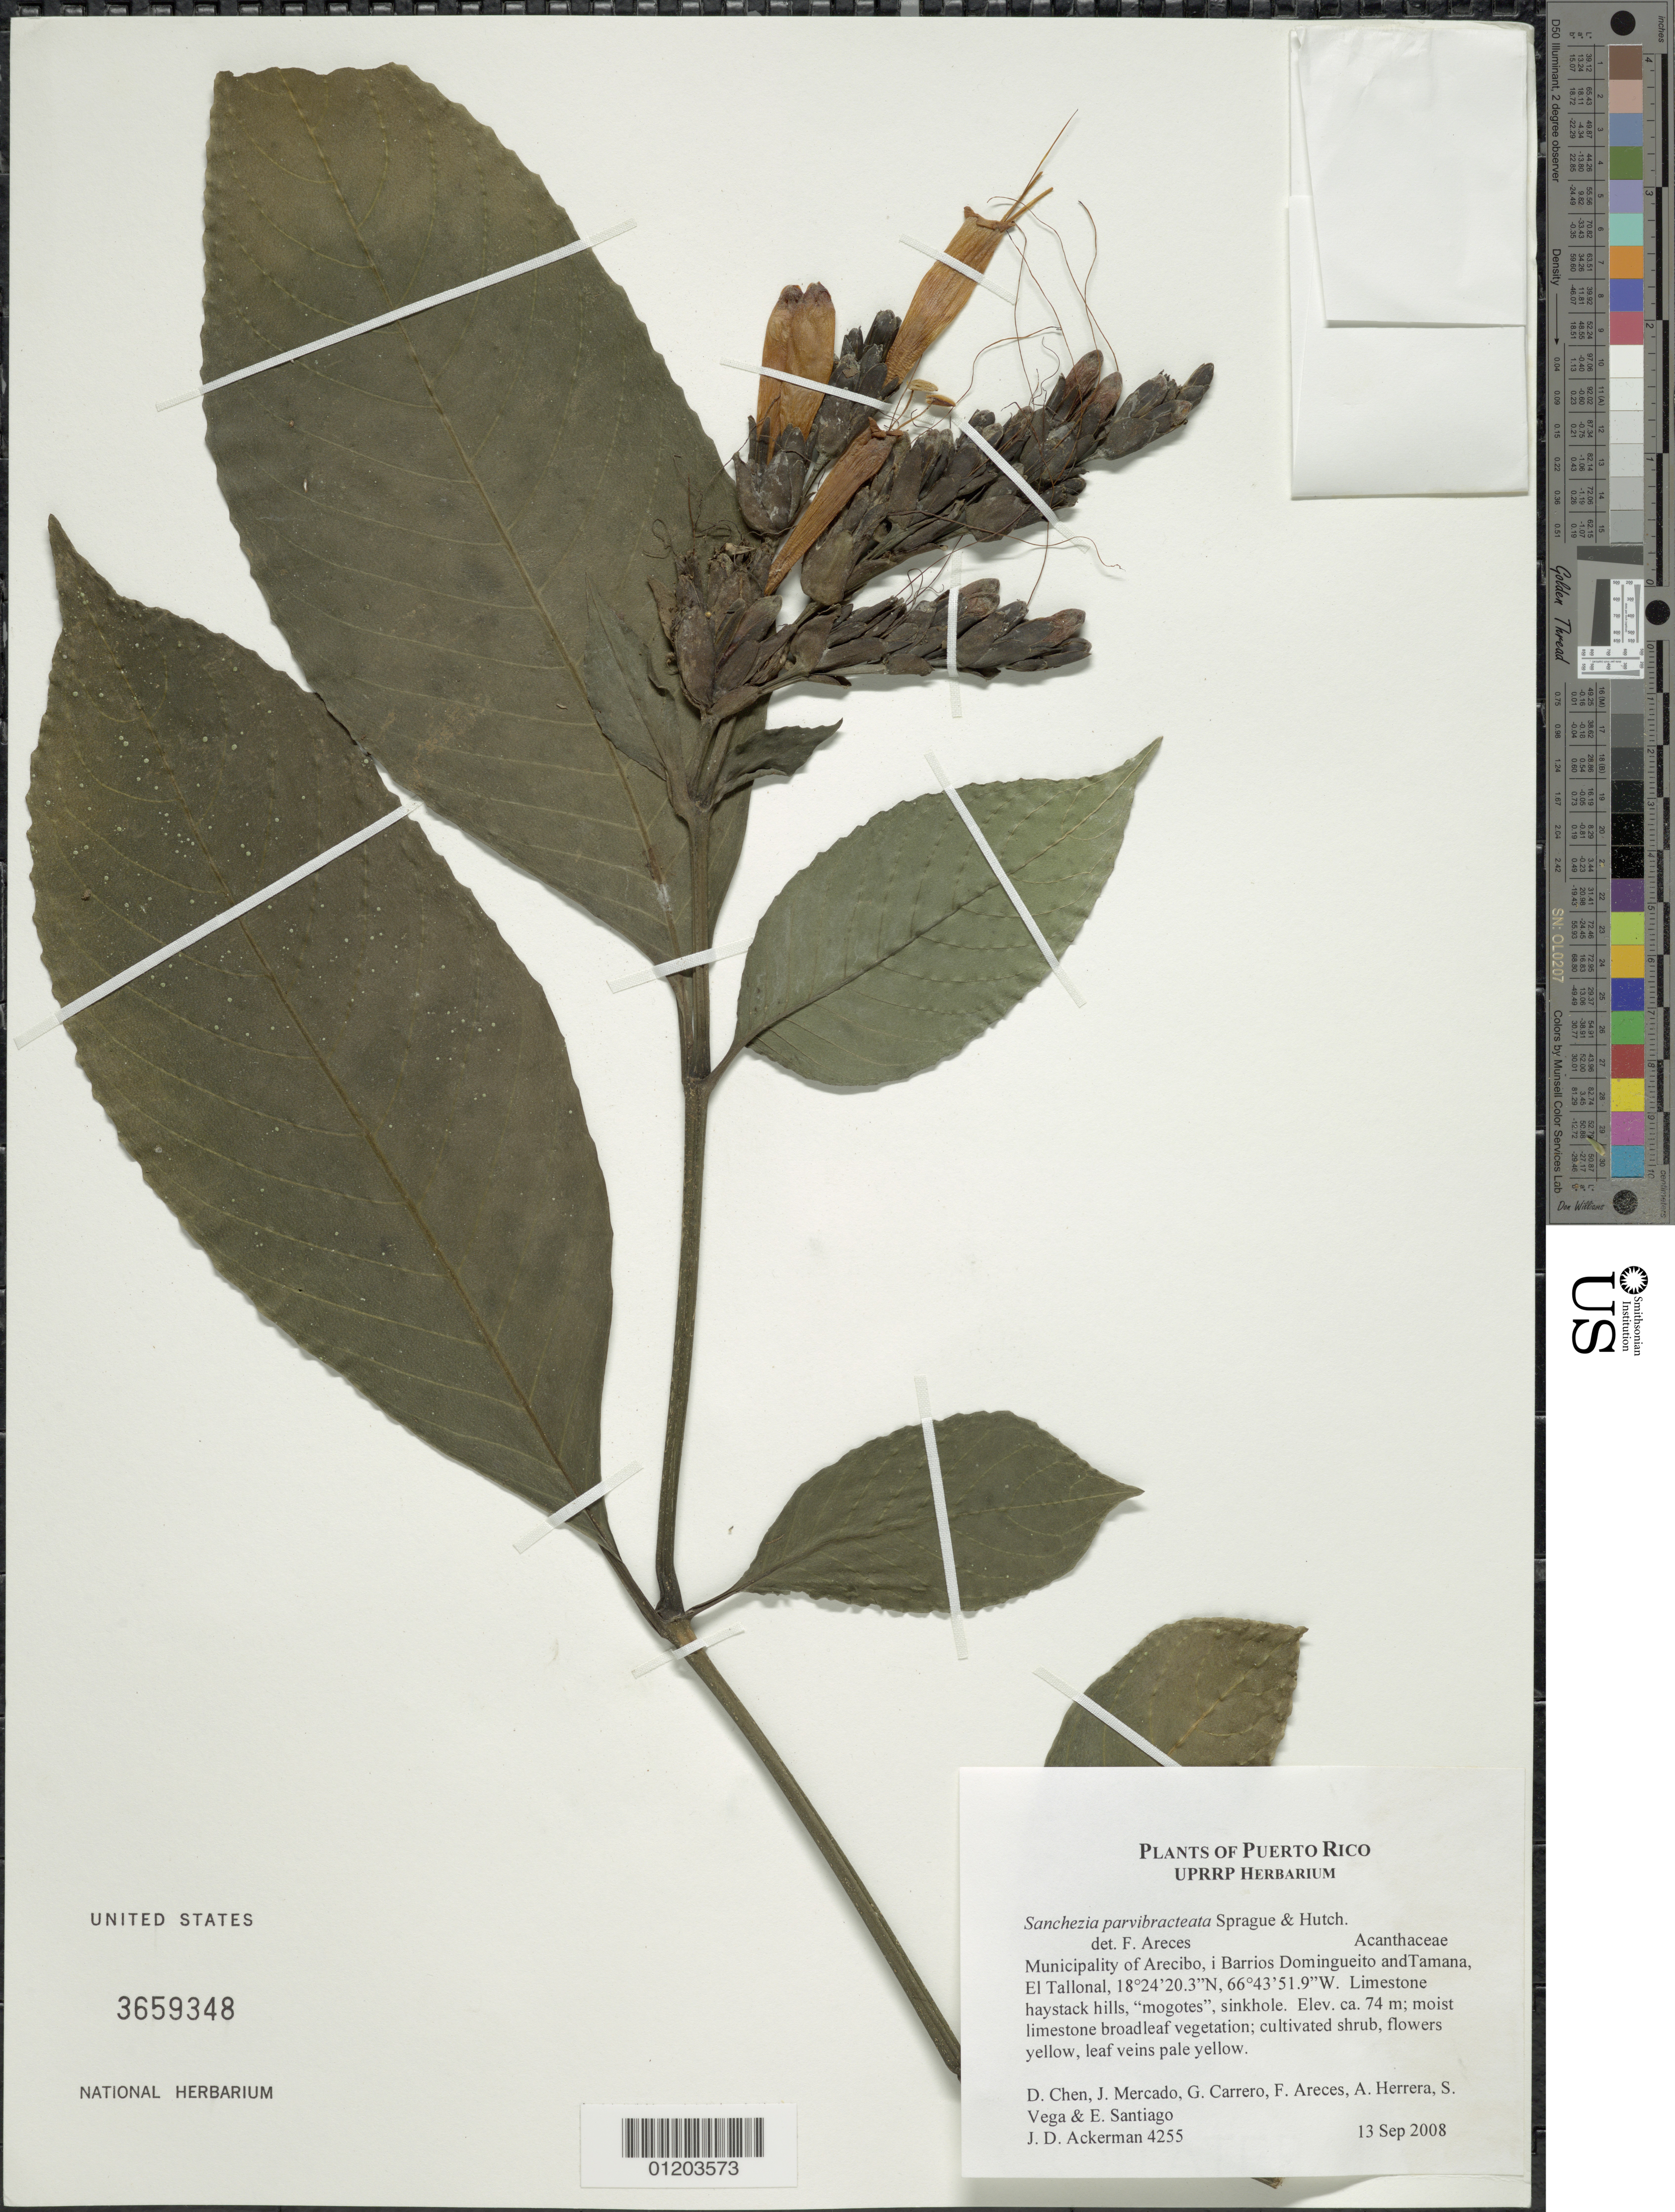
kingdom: Plantae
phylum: Tracheophyta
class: Magnoliopsida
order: Lamiales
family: Acanthaceae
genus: Sanchezia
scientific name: Sanchezia parvibracteata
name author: Sprague & Hutch.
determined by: Areces Berazaín, F.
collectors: J. D. Ackerman, D. Chen, J. Mercado, G. Carrero, F. Areces Berazaín, A. Herrera, S. Vega & E. Santiago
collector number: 4255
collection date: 2008-09-13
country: Puerto Rico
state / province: Arecibo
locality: Barrios Domingueito and Tamana, El Tallonal.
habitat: Limestone haystack hills, "mogotes", sinkhole. Moist limestone broadleaf vegetation.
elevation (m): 74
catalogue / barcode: US 3659348